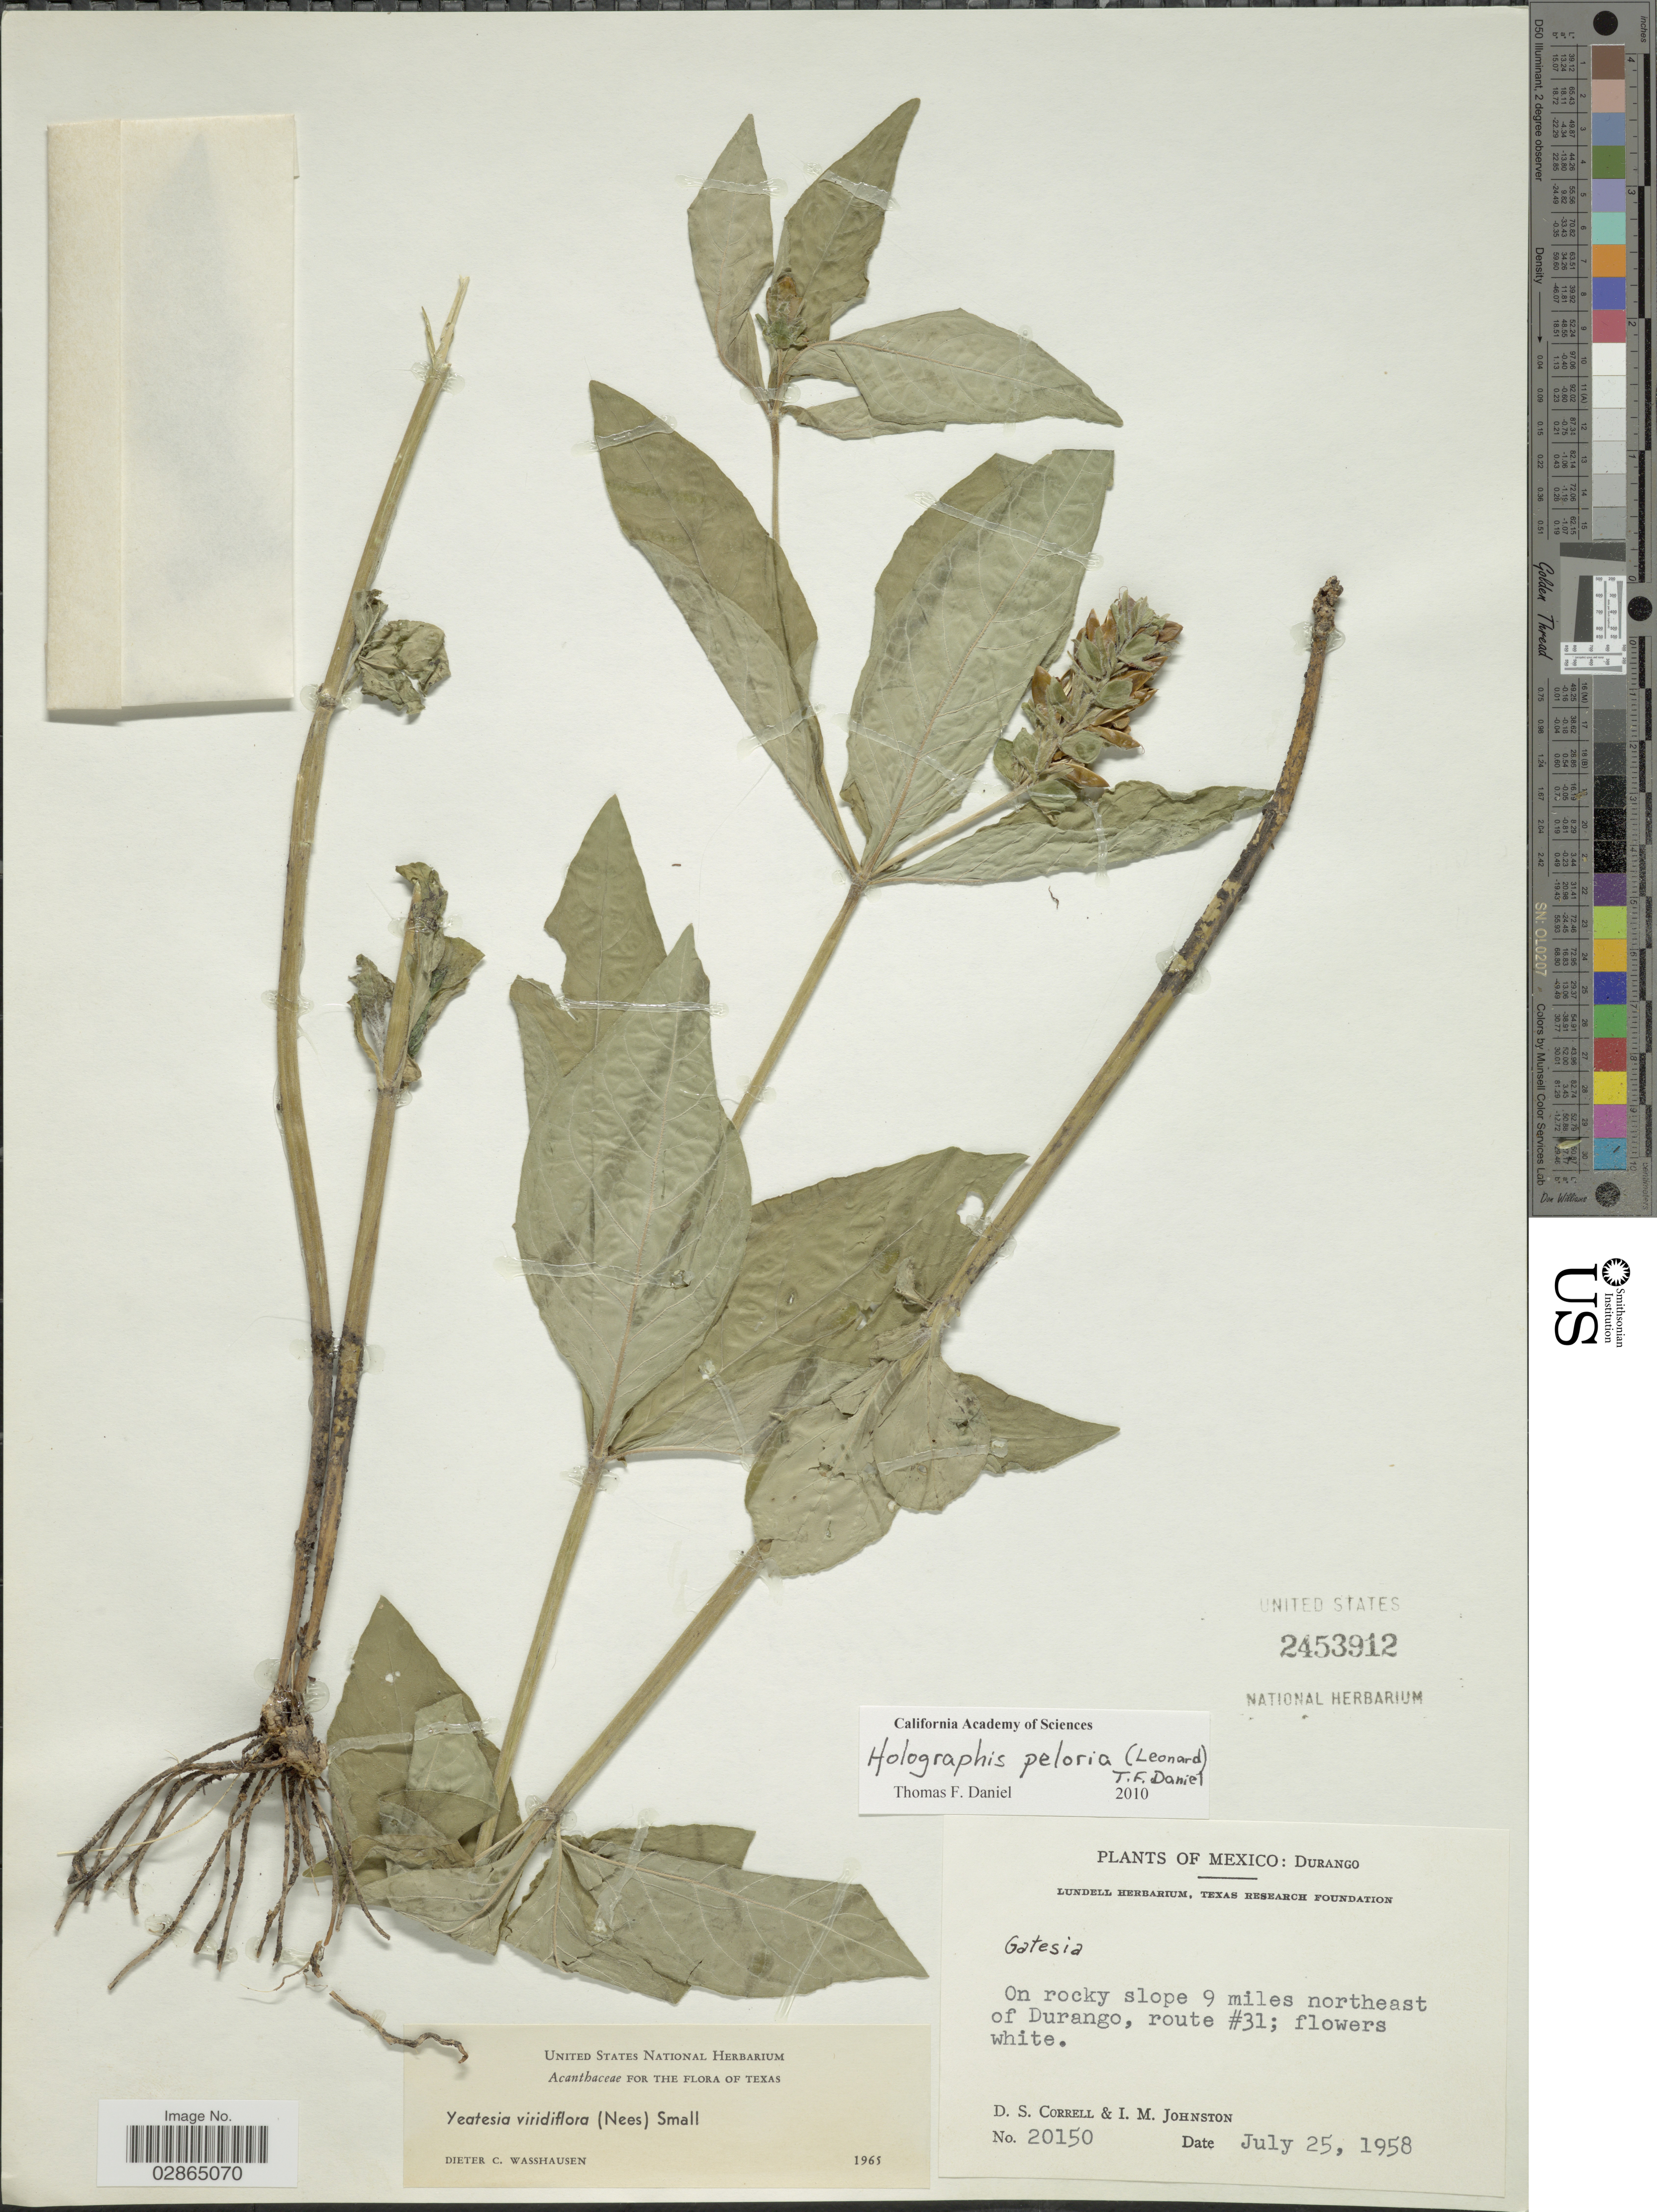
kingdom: Plantae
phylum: Tracheophyta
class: Magnoliopsida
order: Lamiales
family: Acanthaceae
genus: Holographis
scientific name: Holographis peloria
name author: (Leonard) T.F. Daniel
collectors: D. S. Correll & I.M. Johnston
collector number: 20150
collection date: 1958-07-25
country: Mexico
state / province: Durango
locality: On rocky slope 9 miles northeast of Durango, route #31.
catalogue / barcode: US 2453912